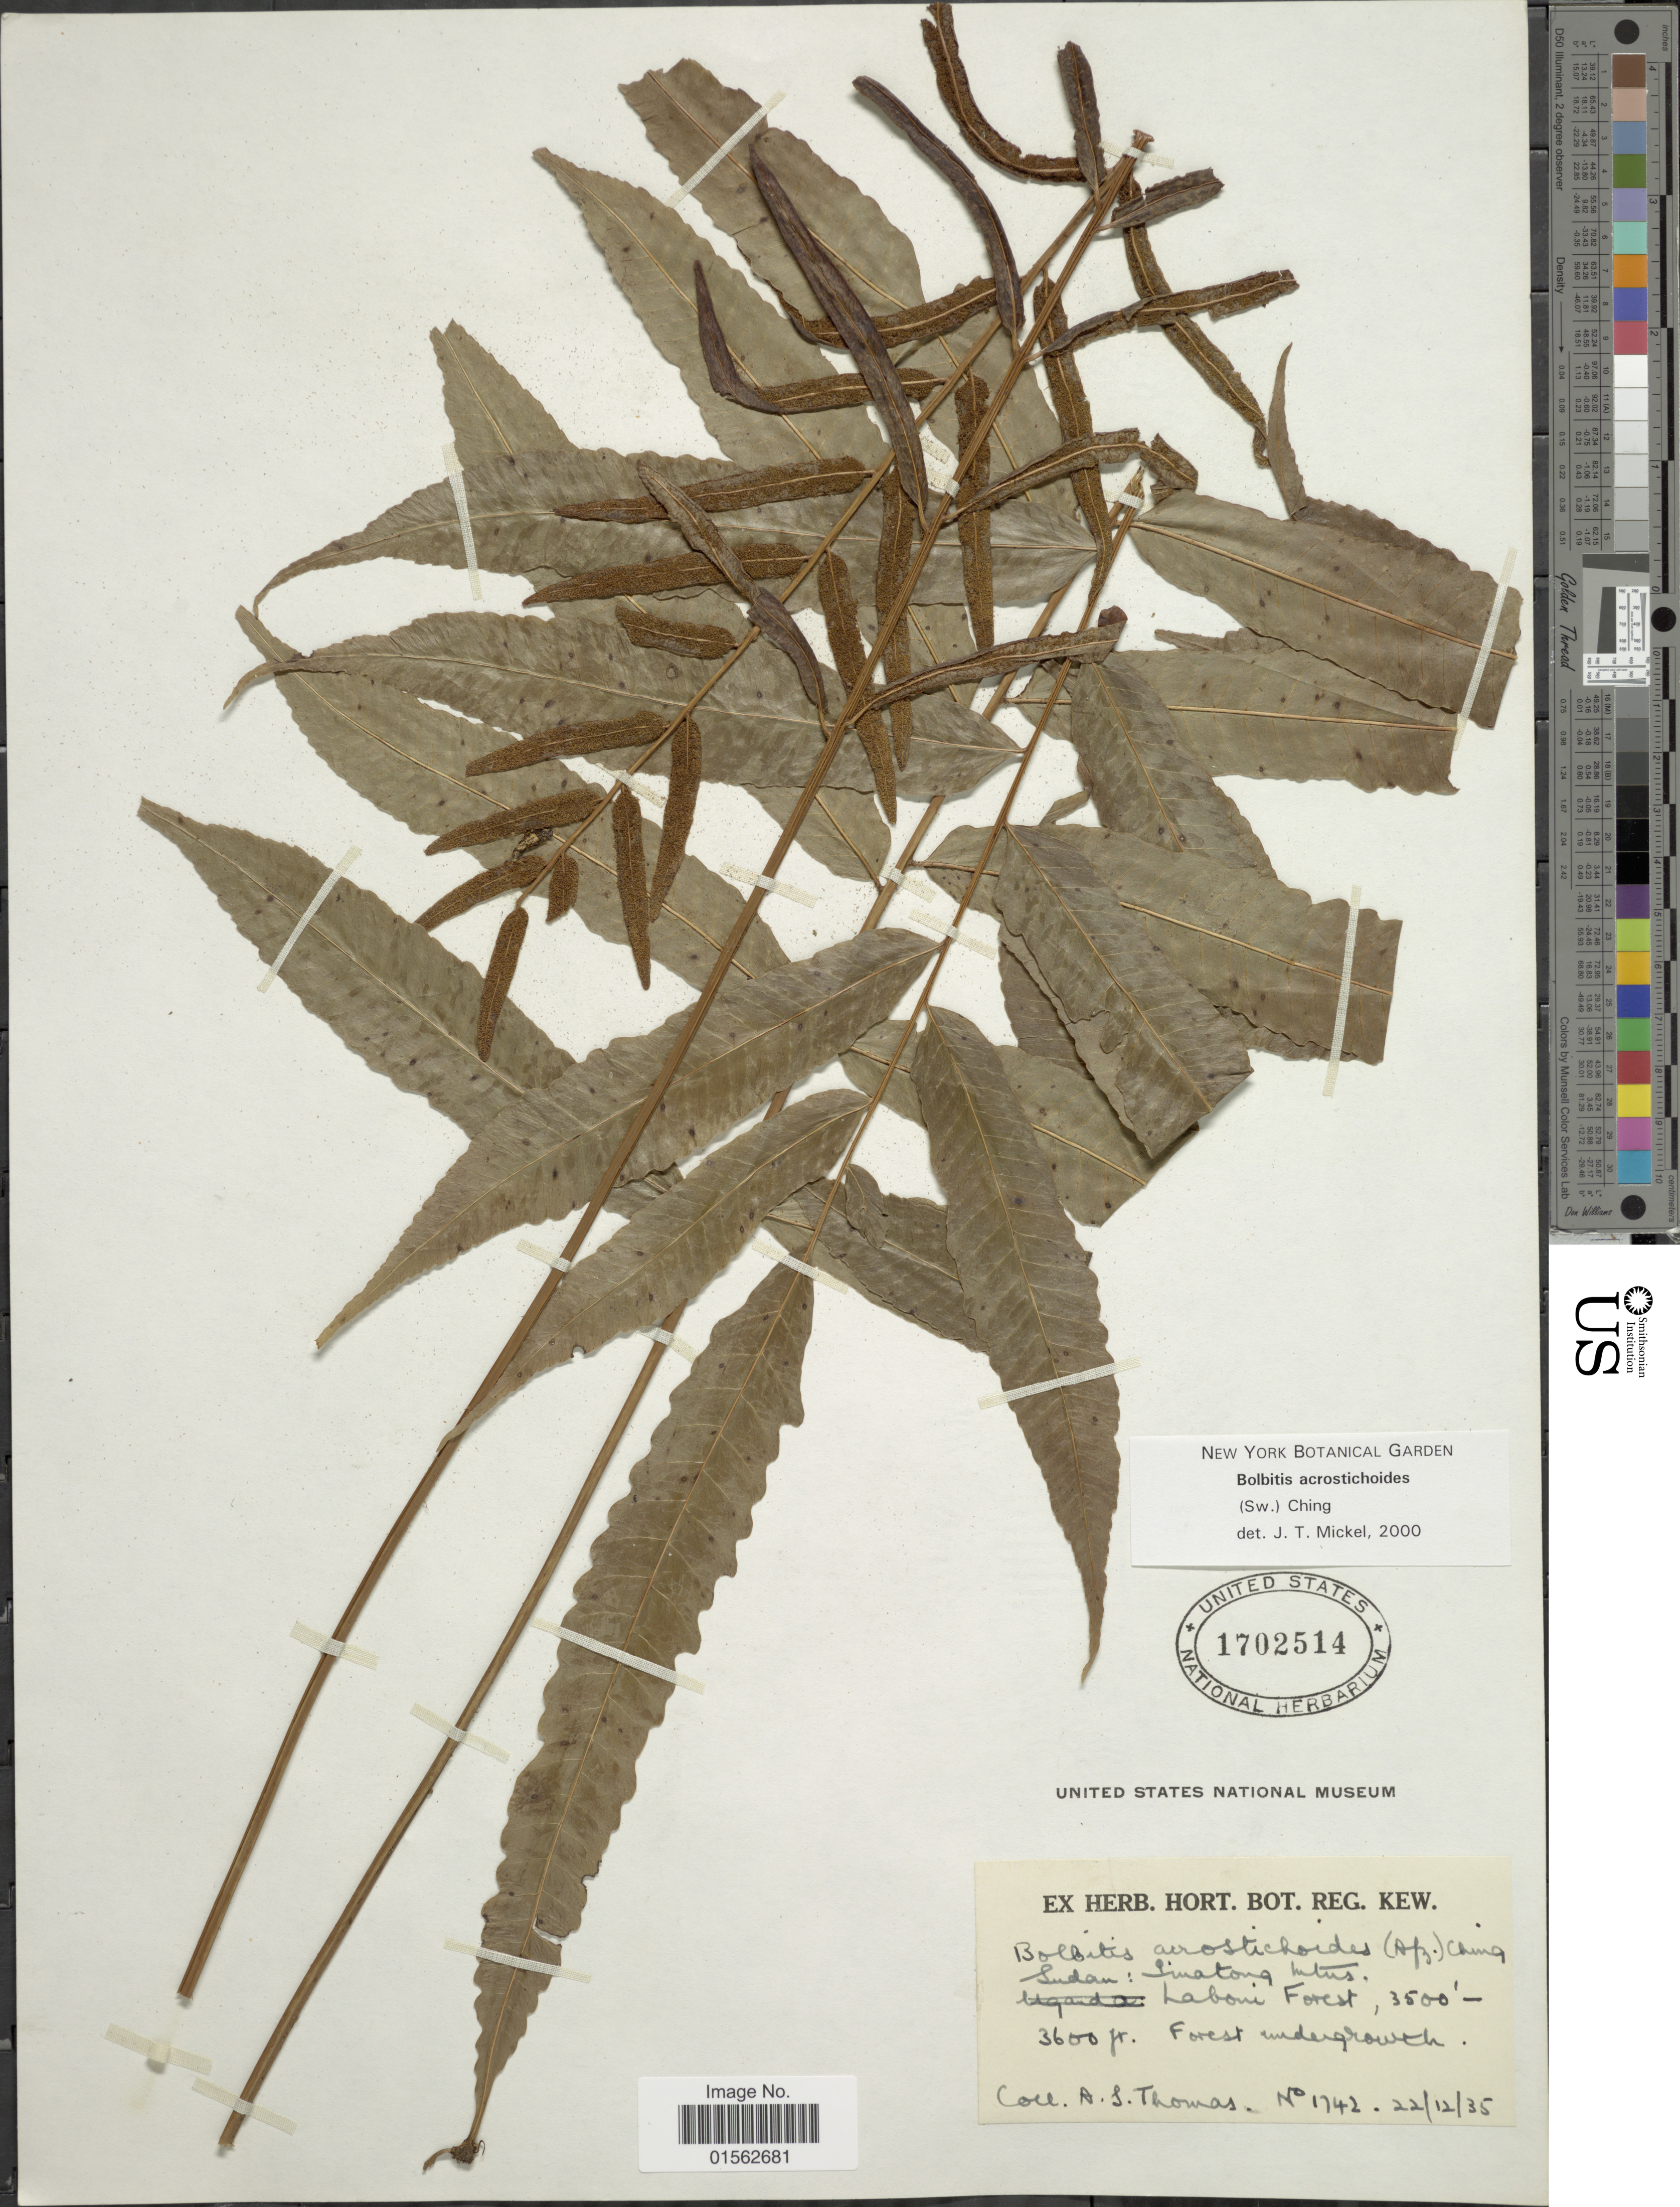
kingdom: Plantae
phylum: Tracheophyta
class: Polypodiopsida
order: Polypodiales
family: Dryopteridaceae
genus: Bolbitis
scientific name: Bolbitis acrostichoides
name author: (Hook.) Ching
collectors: A. Thomas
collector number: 1742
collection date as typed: Transcribed d/m/y: 22/12/35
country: Sudan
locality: Imatong, Laboni Forest, forest undergrowth,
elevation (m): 1067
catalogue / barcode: US 1702514